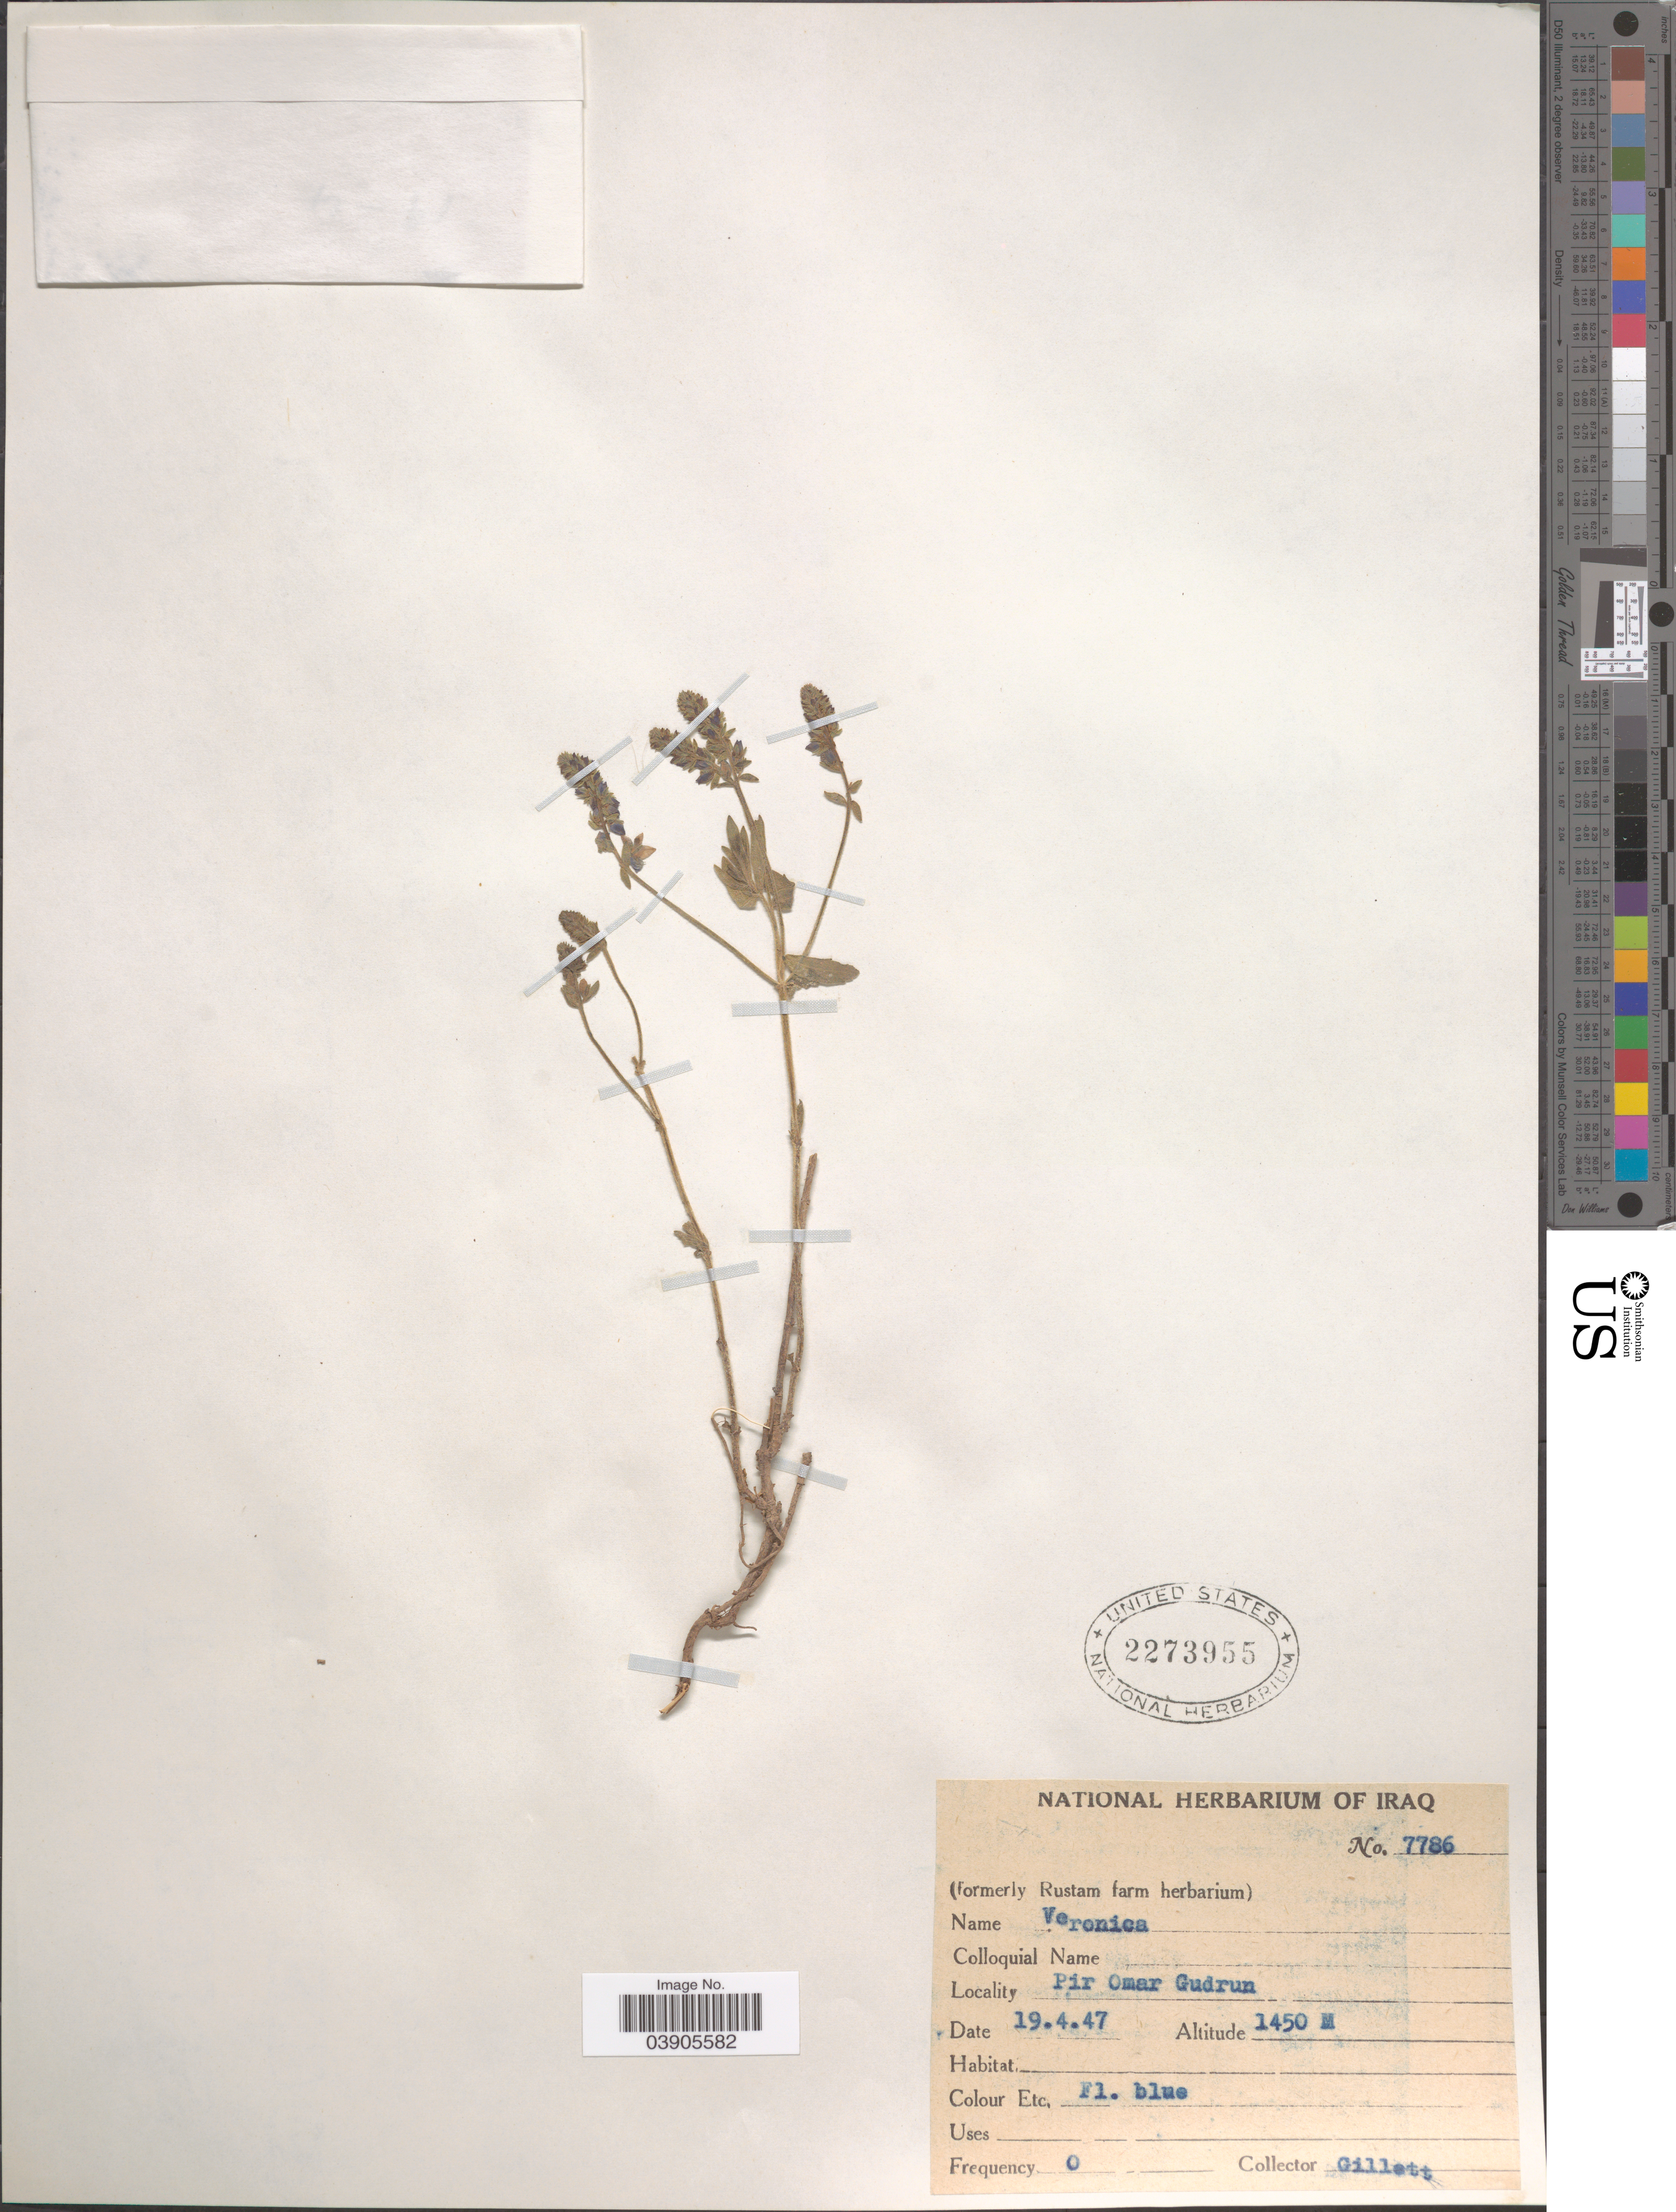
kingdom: Plantae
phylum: Tracheophyta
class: Magnoliopsida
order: Lamiales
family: Plantaginaceae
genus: Veronica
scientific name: Veronica orientalis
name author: Mill.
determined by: Albach, Dirk C.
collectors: Gillett, --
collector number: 7786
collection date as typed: Transcribed d/m/y: 19/4/47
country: Iraq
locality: Pir Omar Gudrun.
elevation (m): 1450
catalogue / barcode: US 2273955